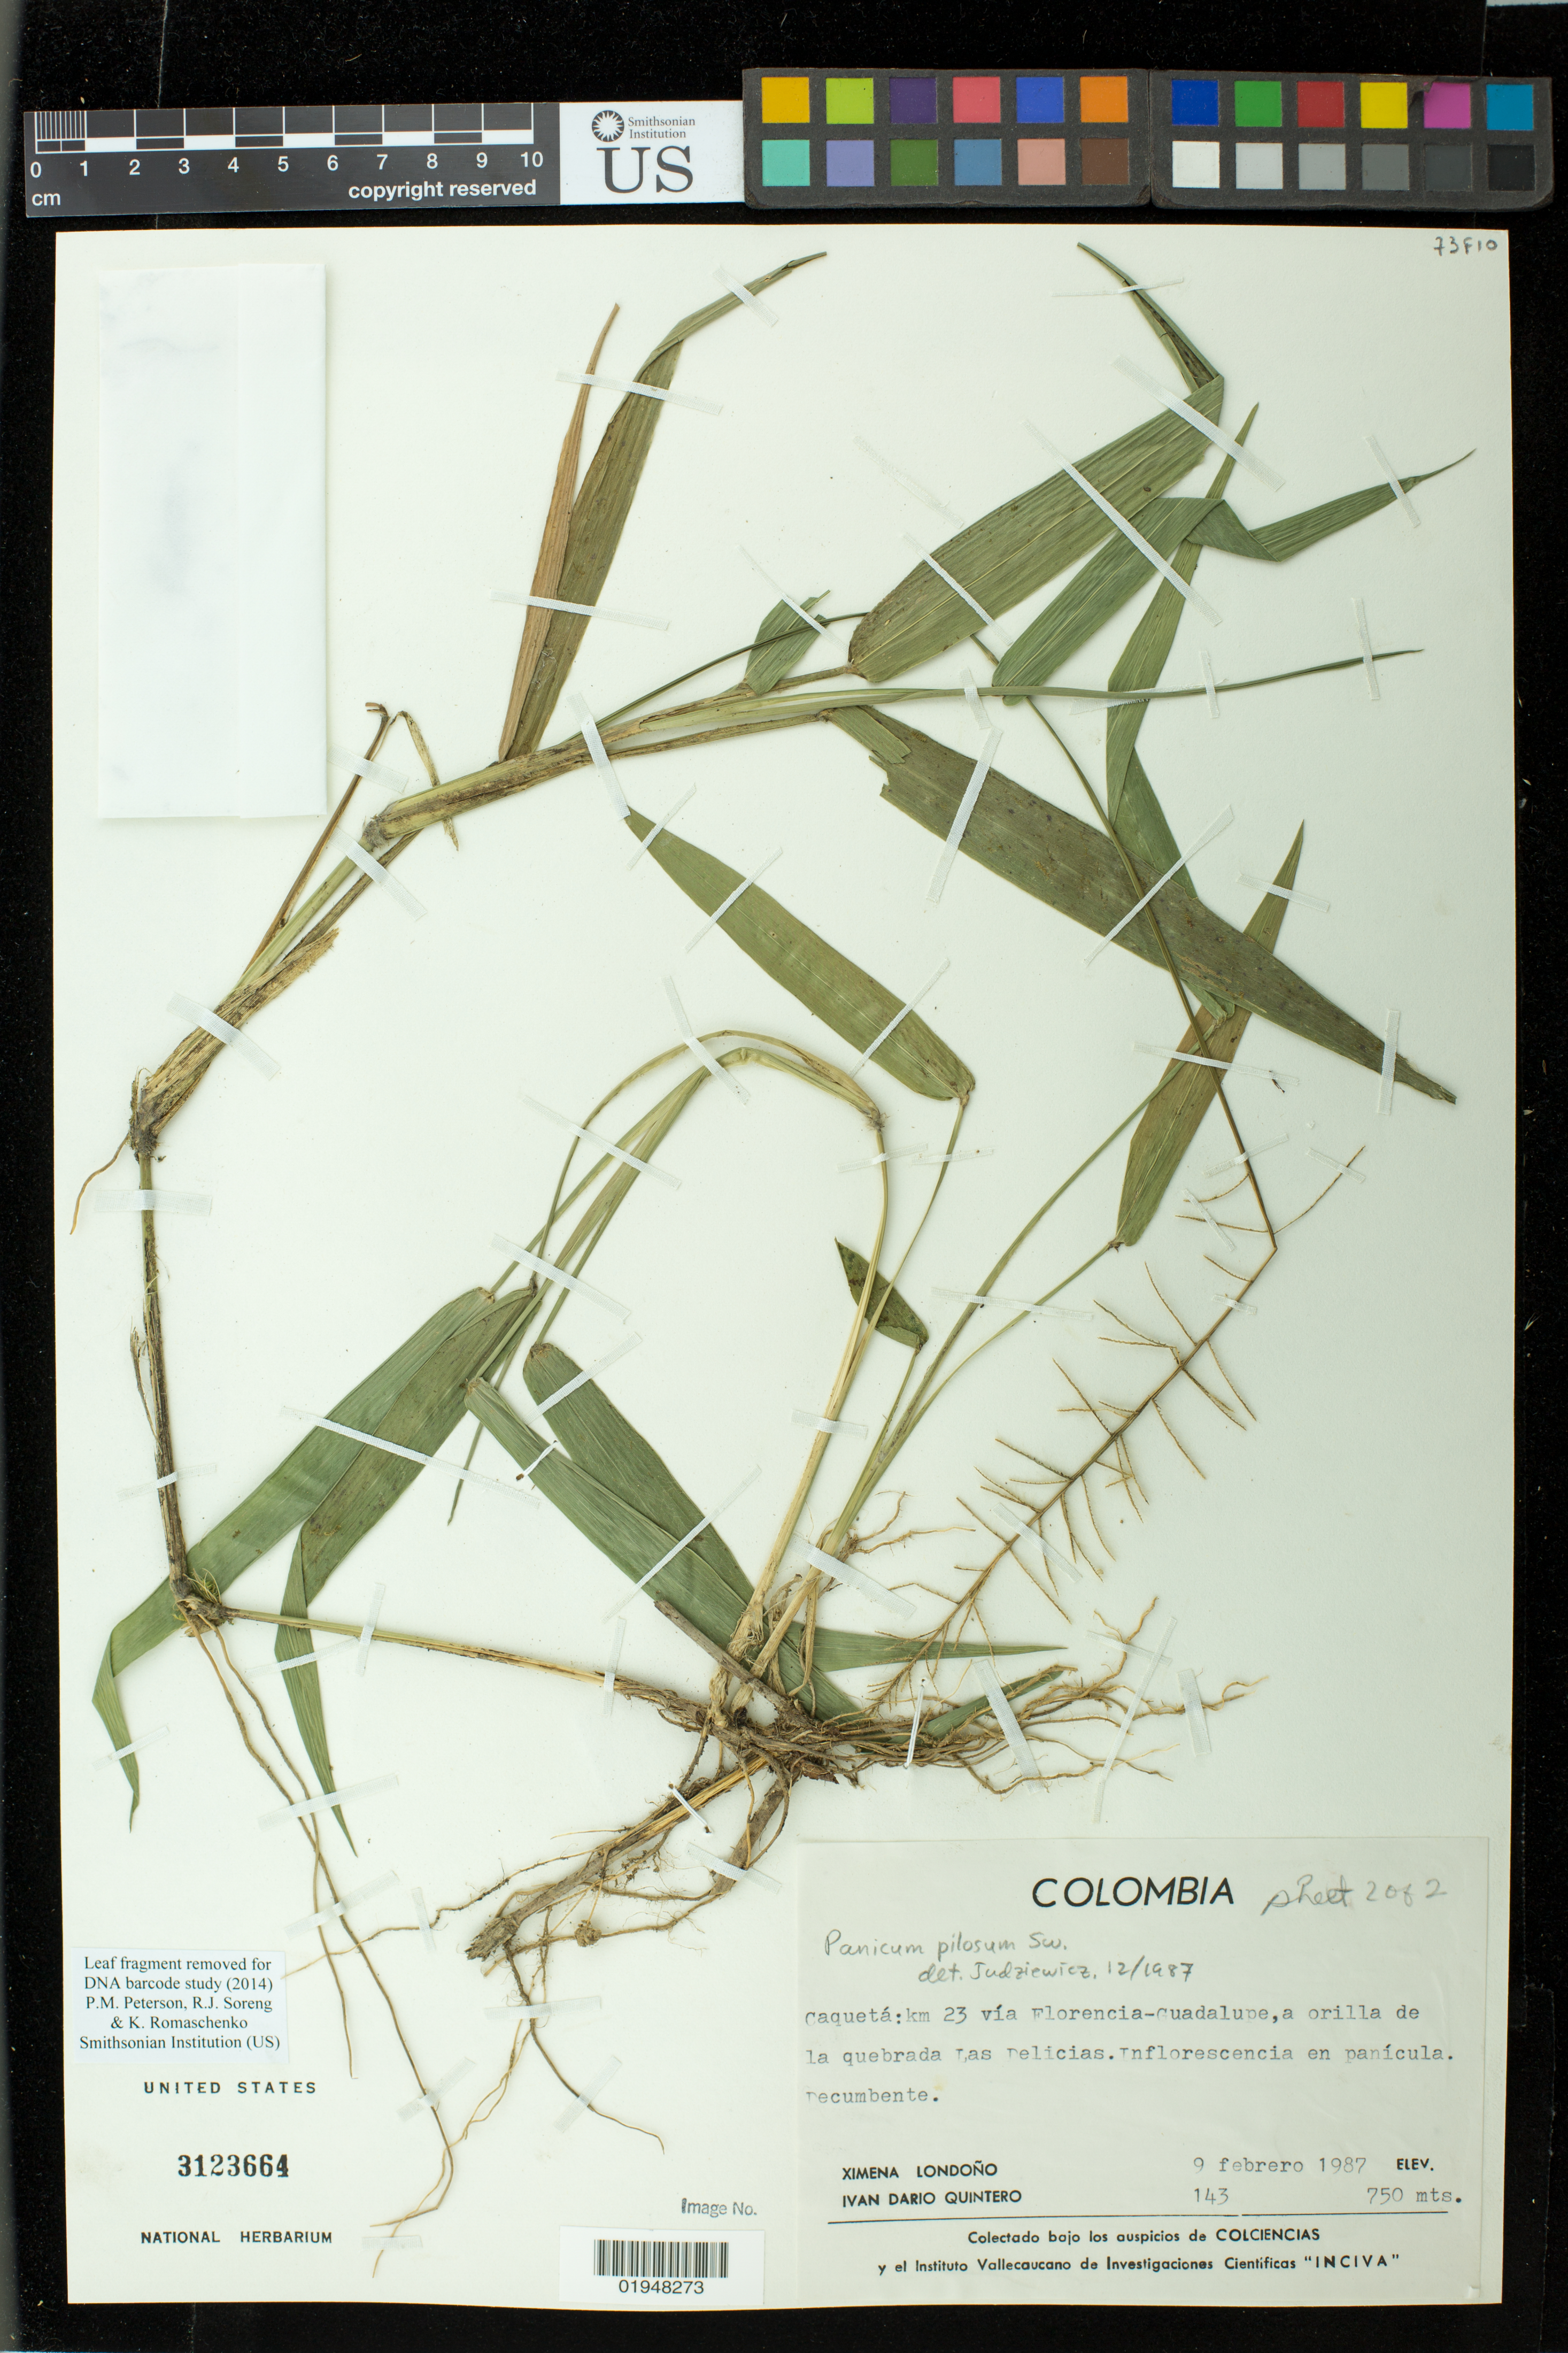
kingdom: Plantae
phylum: Tracheophyta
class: Liliopsida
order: Poales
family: Poaceae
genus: Panicum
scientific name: Panicum pilosum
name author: Sw.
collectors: X. Londono & I. Quintero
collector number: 143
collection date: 1987-02-09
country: Colombia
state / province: Caquetá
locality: km 23 via Florencia-Guadalupe, a orilla de la quebrada [[on the bank of the creek]] Las Delicias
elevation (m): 750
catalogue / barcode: US 3123664